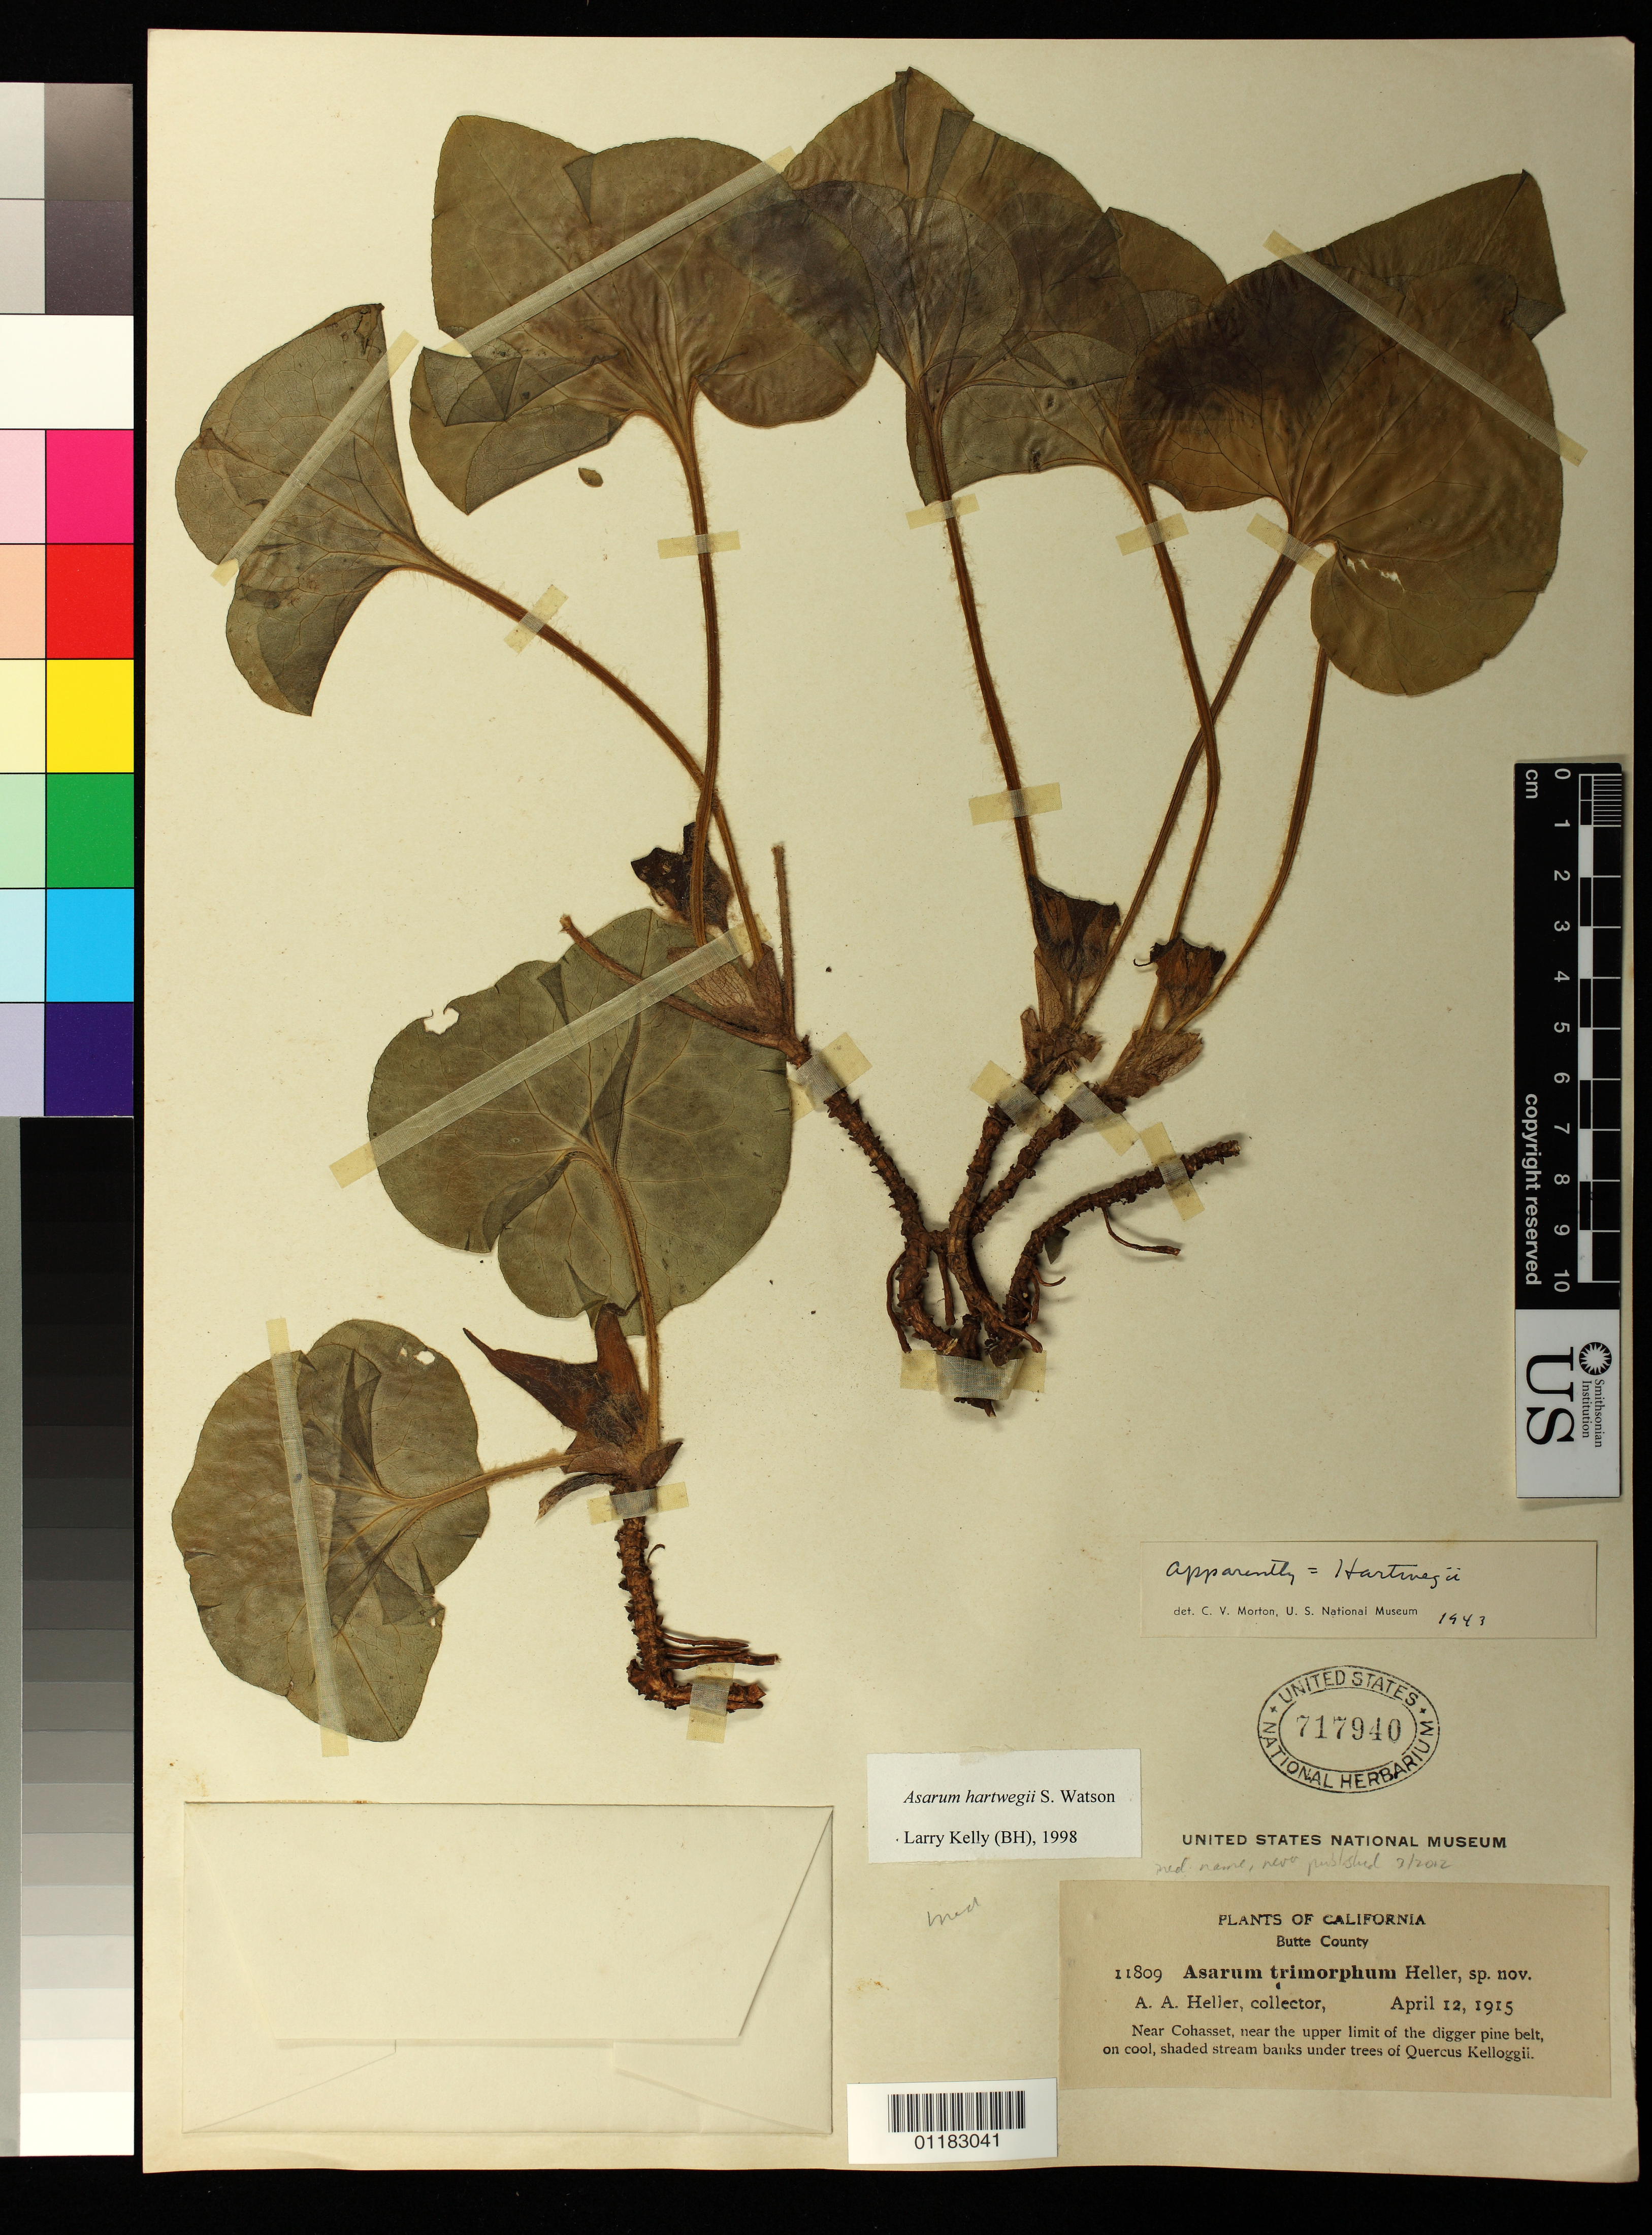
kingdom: Plantae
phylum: Tracheophyta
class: Magnoliopsida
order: Piperales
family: Aristolochiaceae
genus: Asarum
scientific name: Asarum caudatum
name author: Lindl.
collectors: A. A. Heller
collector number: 11809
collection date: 1915-04-15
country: United States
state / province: California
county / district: Butte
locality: Butte County, near Cohasset, near the upper limit of the digger pine belt, on cool, shaded stream banks under trees of Quercus Kelloggii.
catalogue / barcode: US 717940